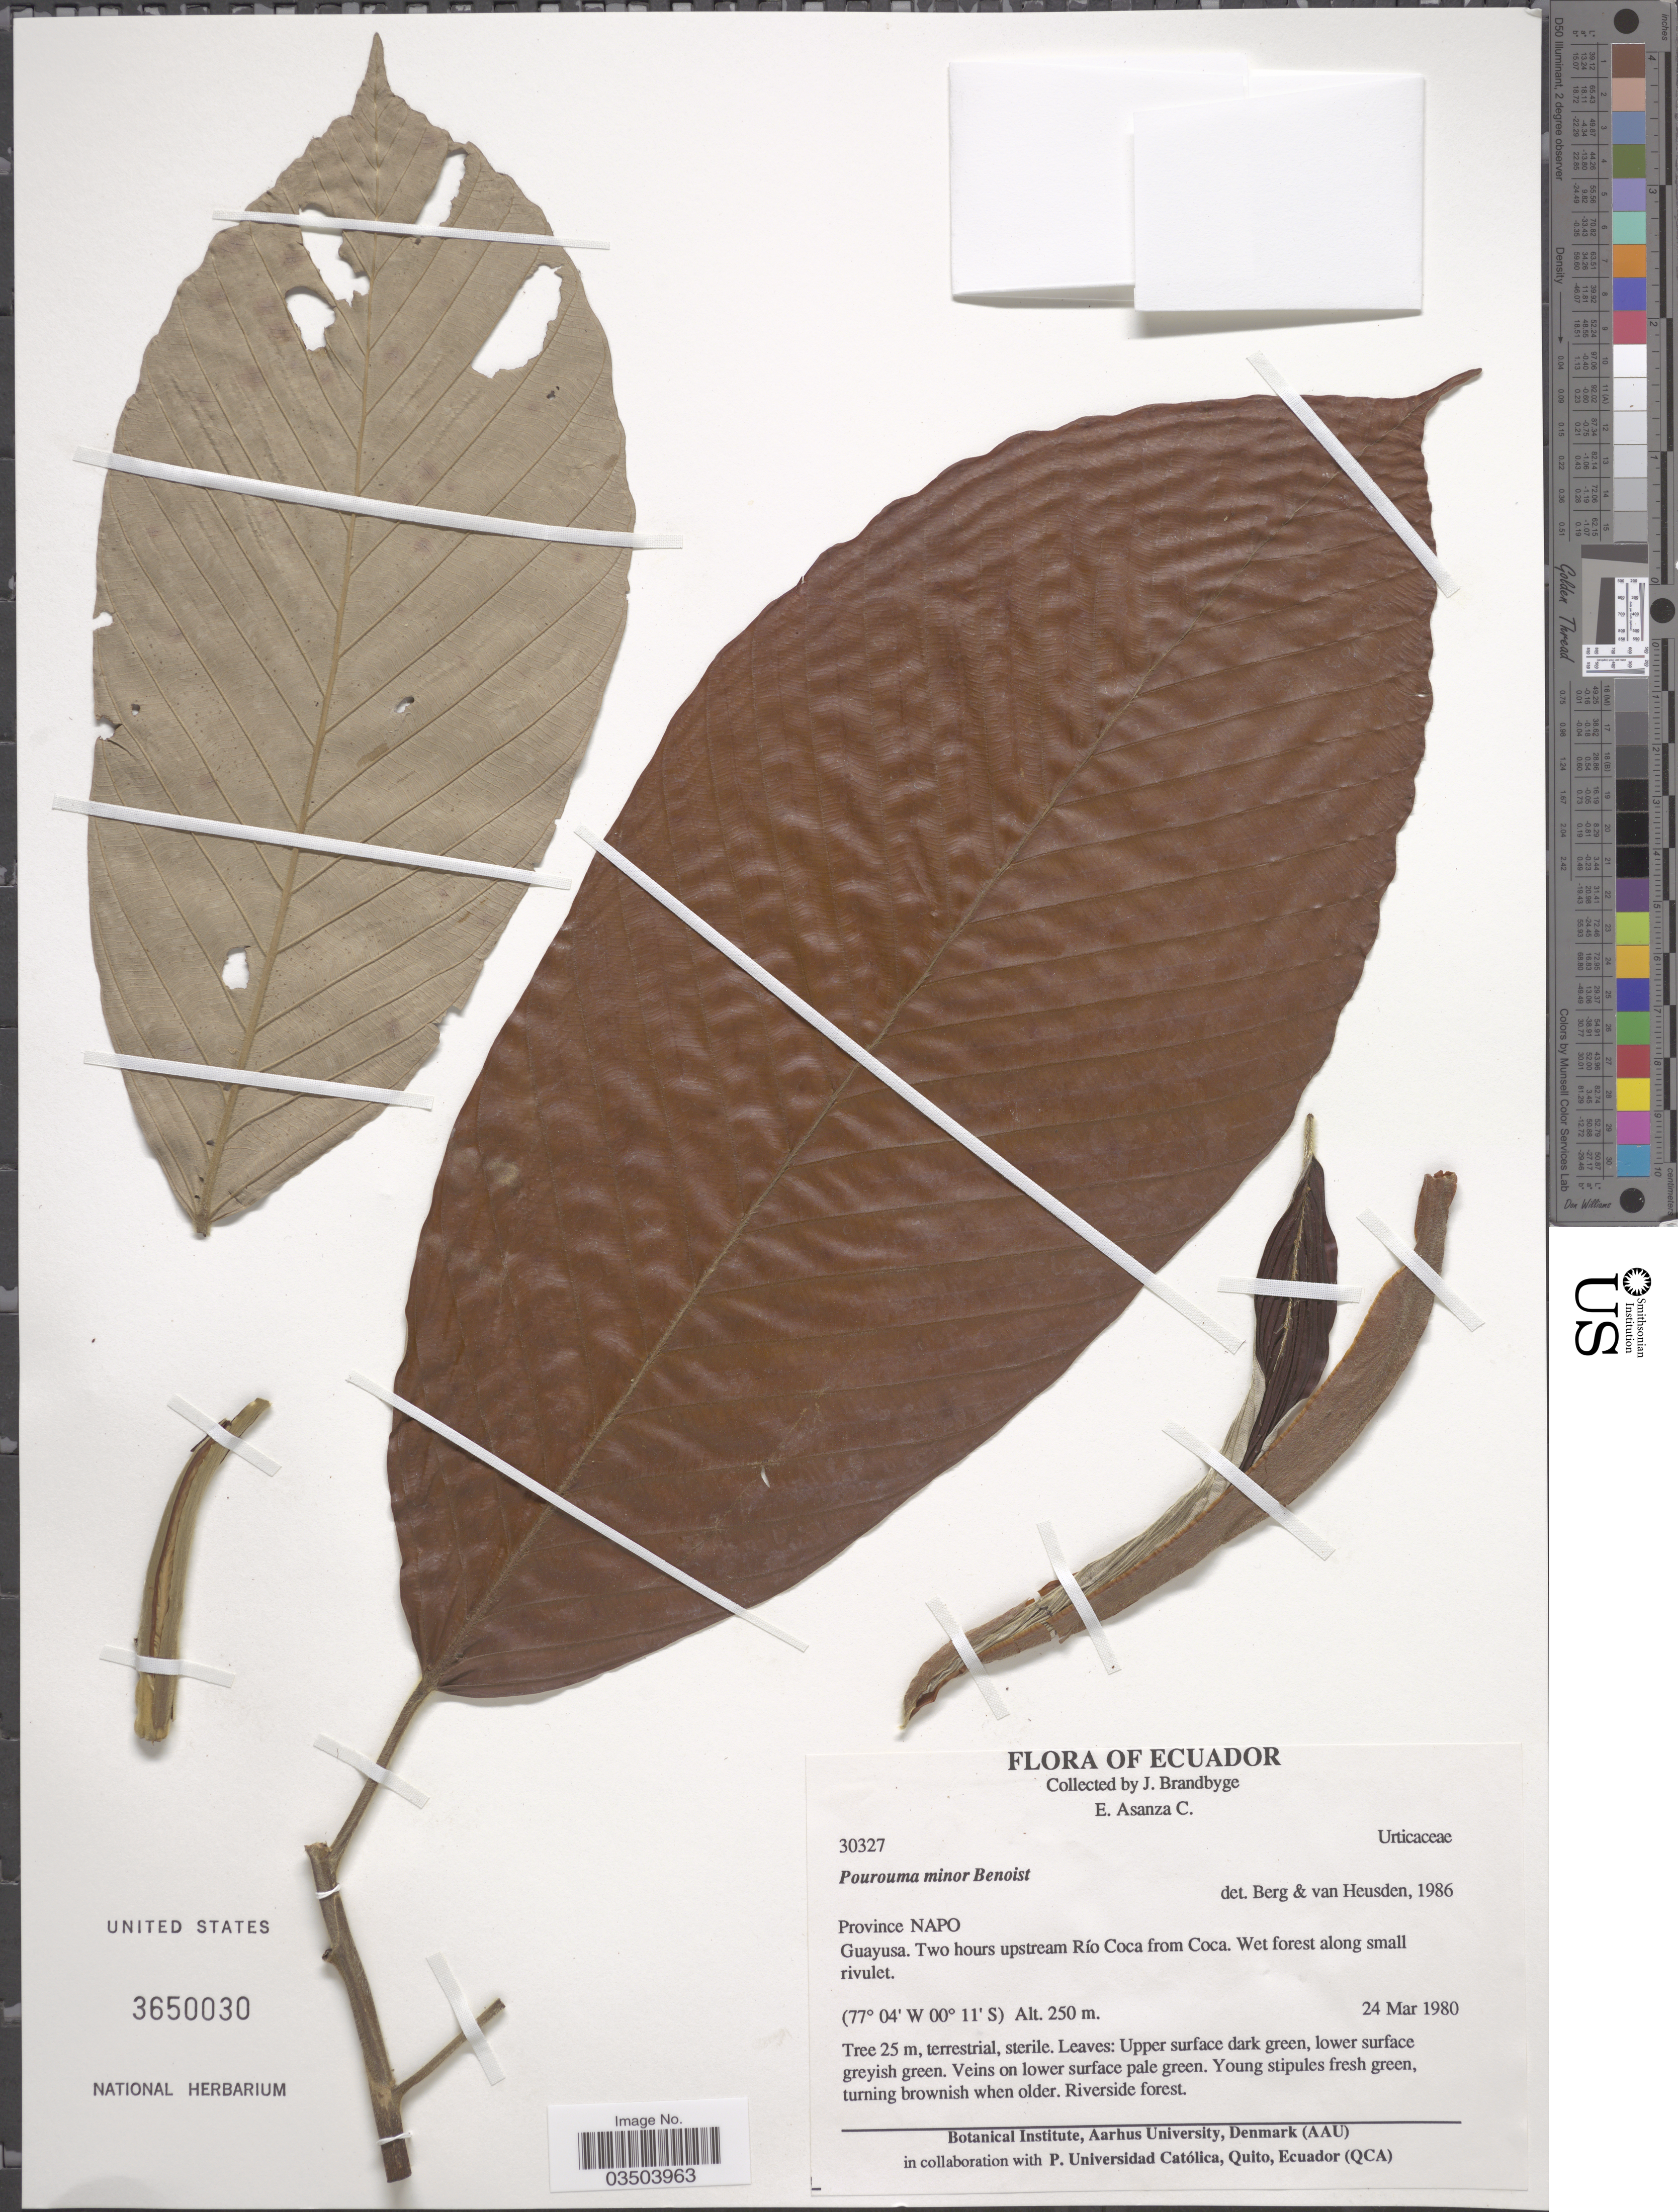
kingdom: Plantae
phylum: Tracheophyta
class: Magnoliopsida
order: Rosales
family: Urticaceae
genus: Pourouma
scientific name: Pourouma minor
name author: Benoist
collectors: J. Brandbyge & E. Asanza C.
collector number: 30327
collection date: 1980-03-24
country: Ecuador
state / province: Napo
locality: Guayusa. Two hours upstream Río Coca from Coca.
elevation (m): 250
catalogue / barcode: US 3650030